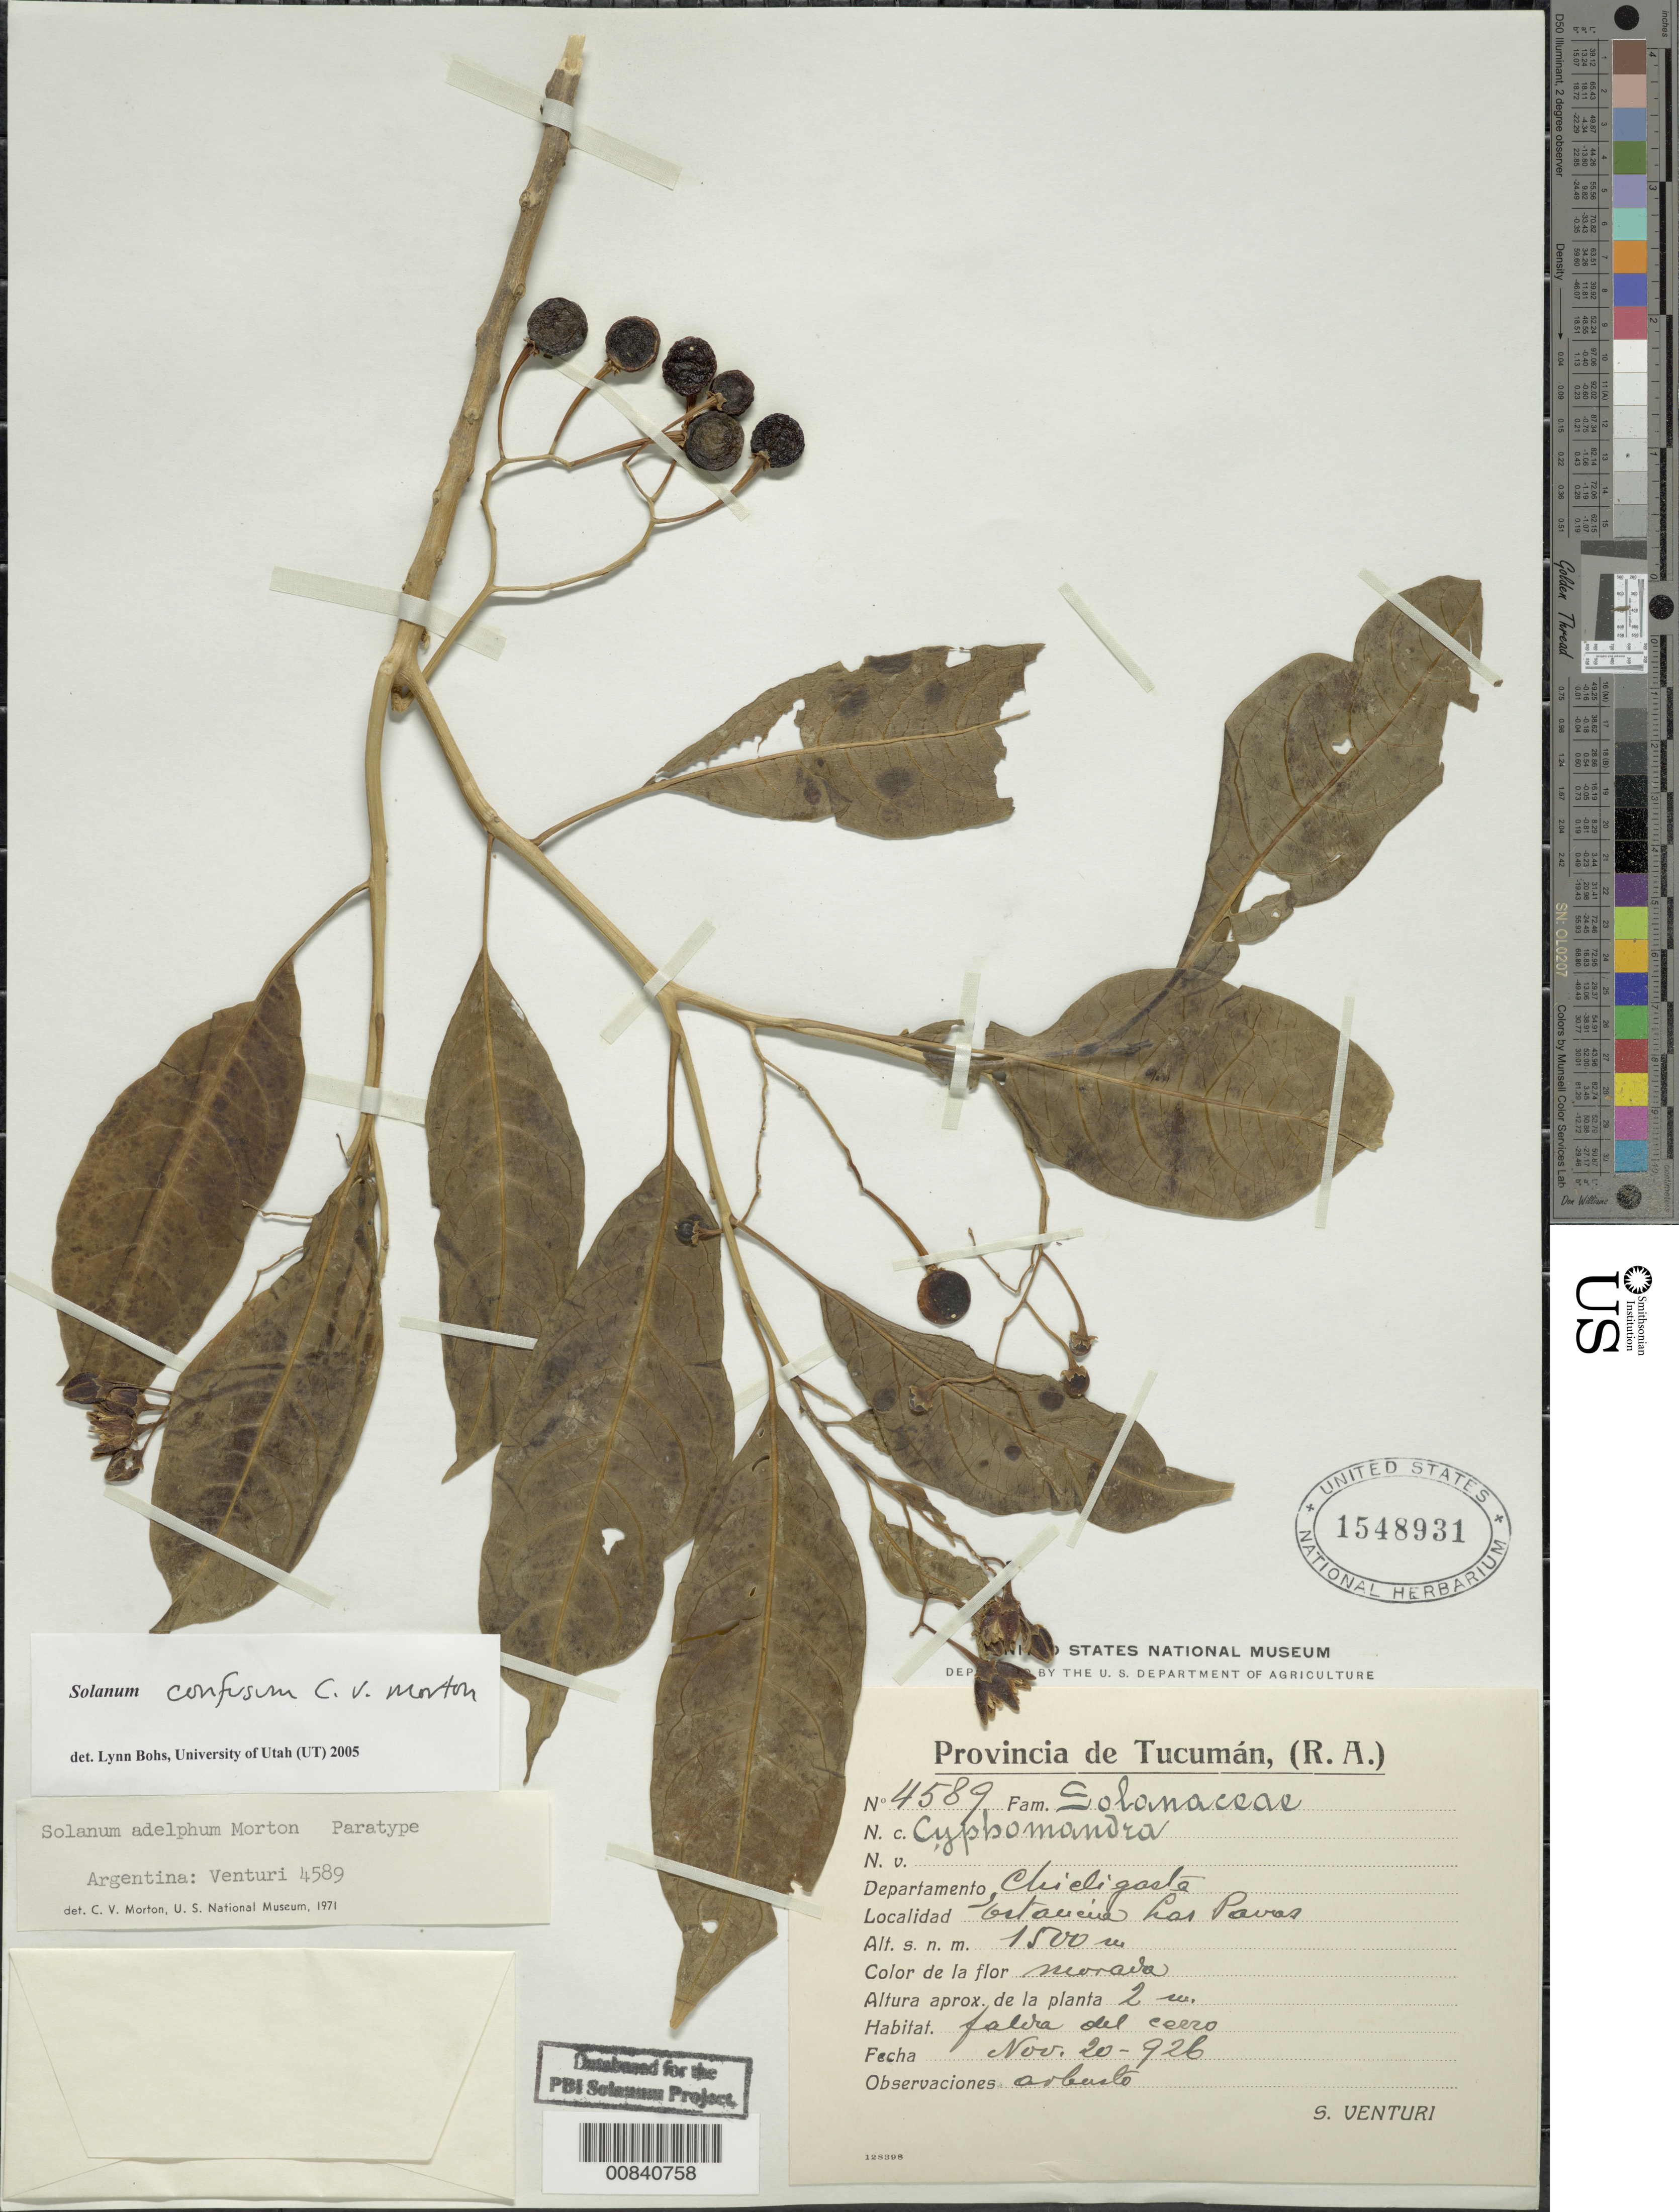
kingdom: Plantae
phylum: Tracheophyta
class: Magnoliopsida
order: Solanales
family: Solanaceae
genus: Solanum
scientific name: Solanum confusum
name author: C.V. Morton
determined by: Bohs, L. A.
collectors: S. Venturi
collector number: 4589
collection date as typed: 20 Nov 1926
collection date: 1926-11-20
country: Argentina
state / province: Tucumán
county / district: Chichigasta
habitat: Faldada del Cerro.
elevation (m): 1500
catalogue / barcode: US 1548931